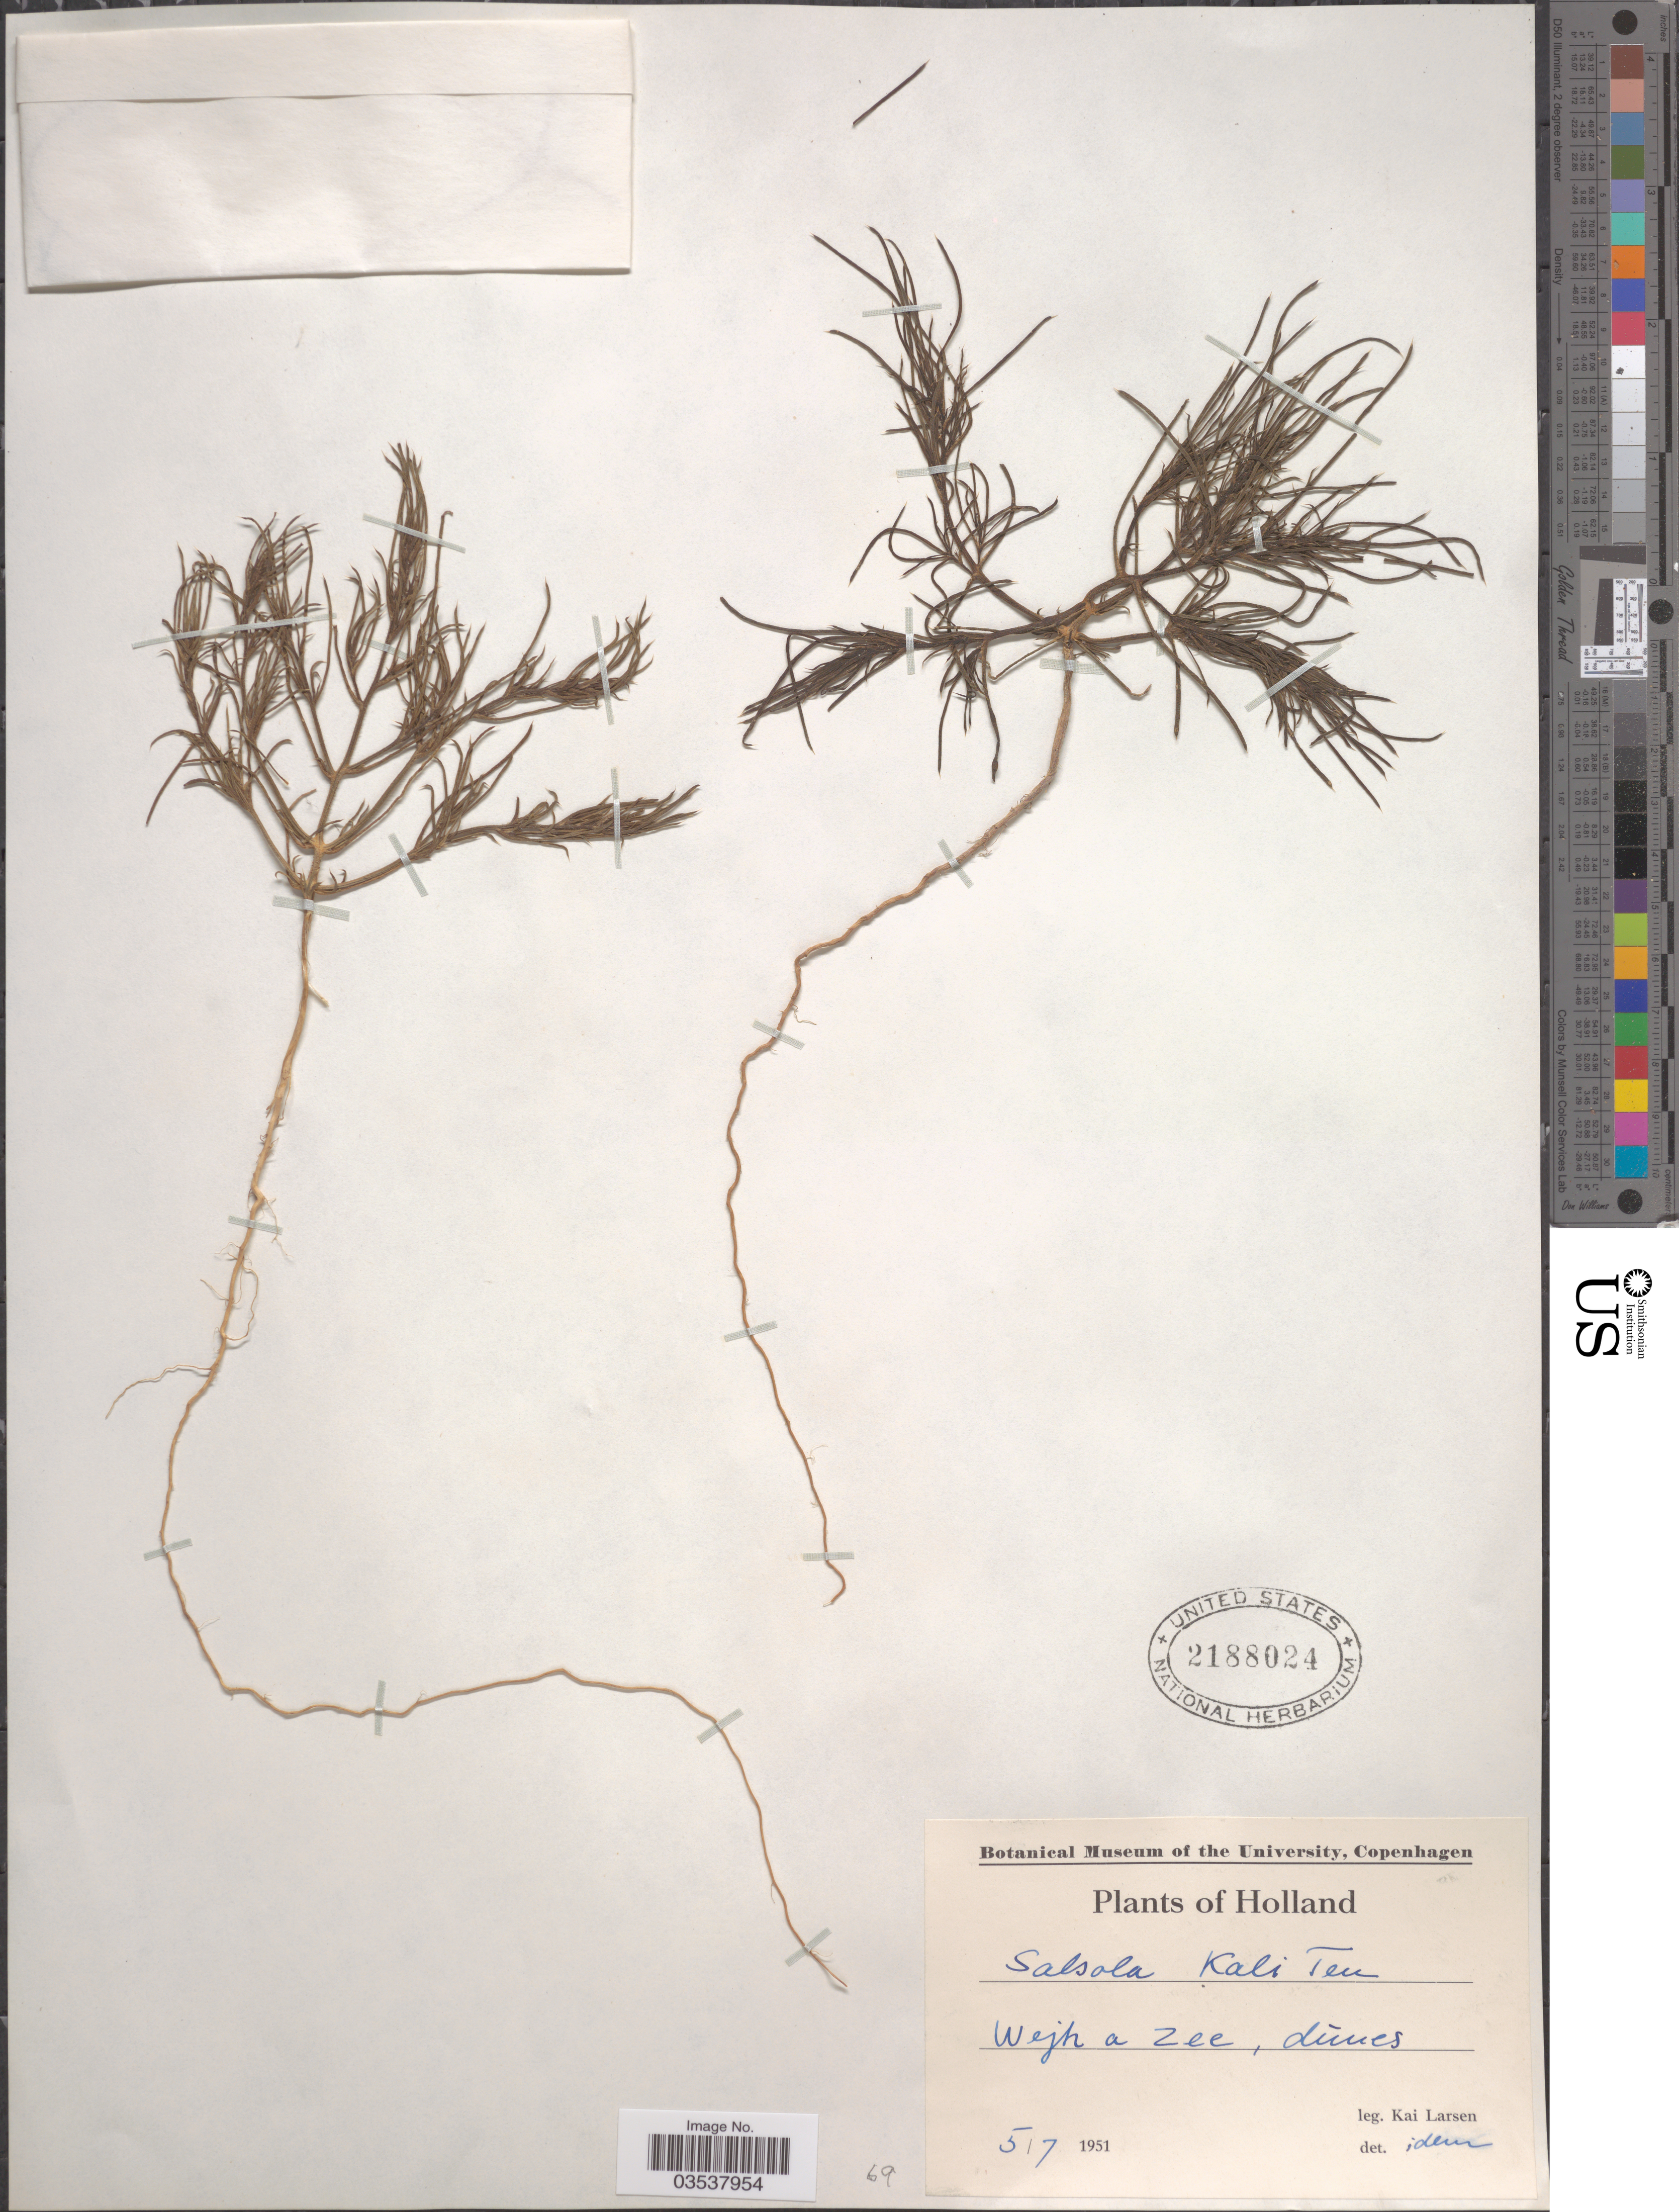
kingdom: Plantae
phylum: Tracheophyta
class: Magnoliopsida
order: Caryophyllales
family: Amaranthaceae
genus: Salsola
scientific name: Salsola kali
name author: L.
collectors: K. Larsen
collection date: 1951-07-05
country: Netherlands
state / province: Noord Holland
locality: Holland. Wejk a zee.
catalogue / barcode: US 2188024